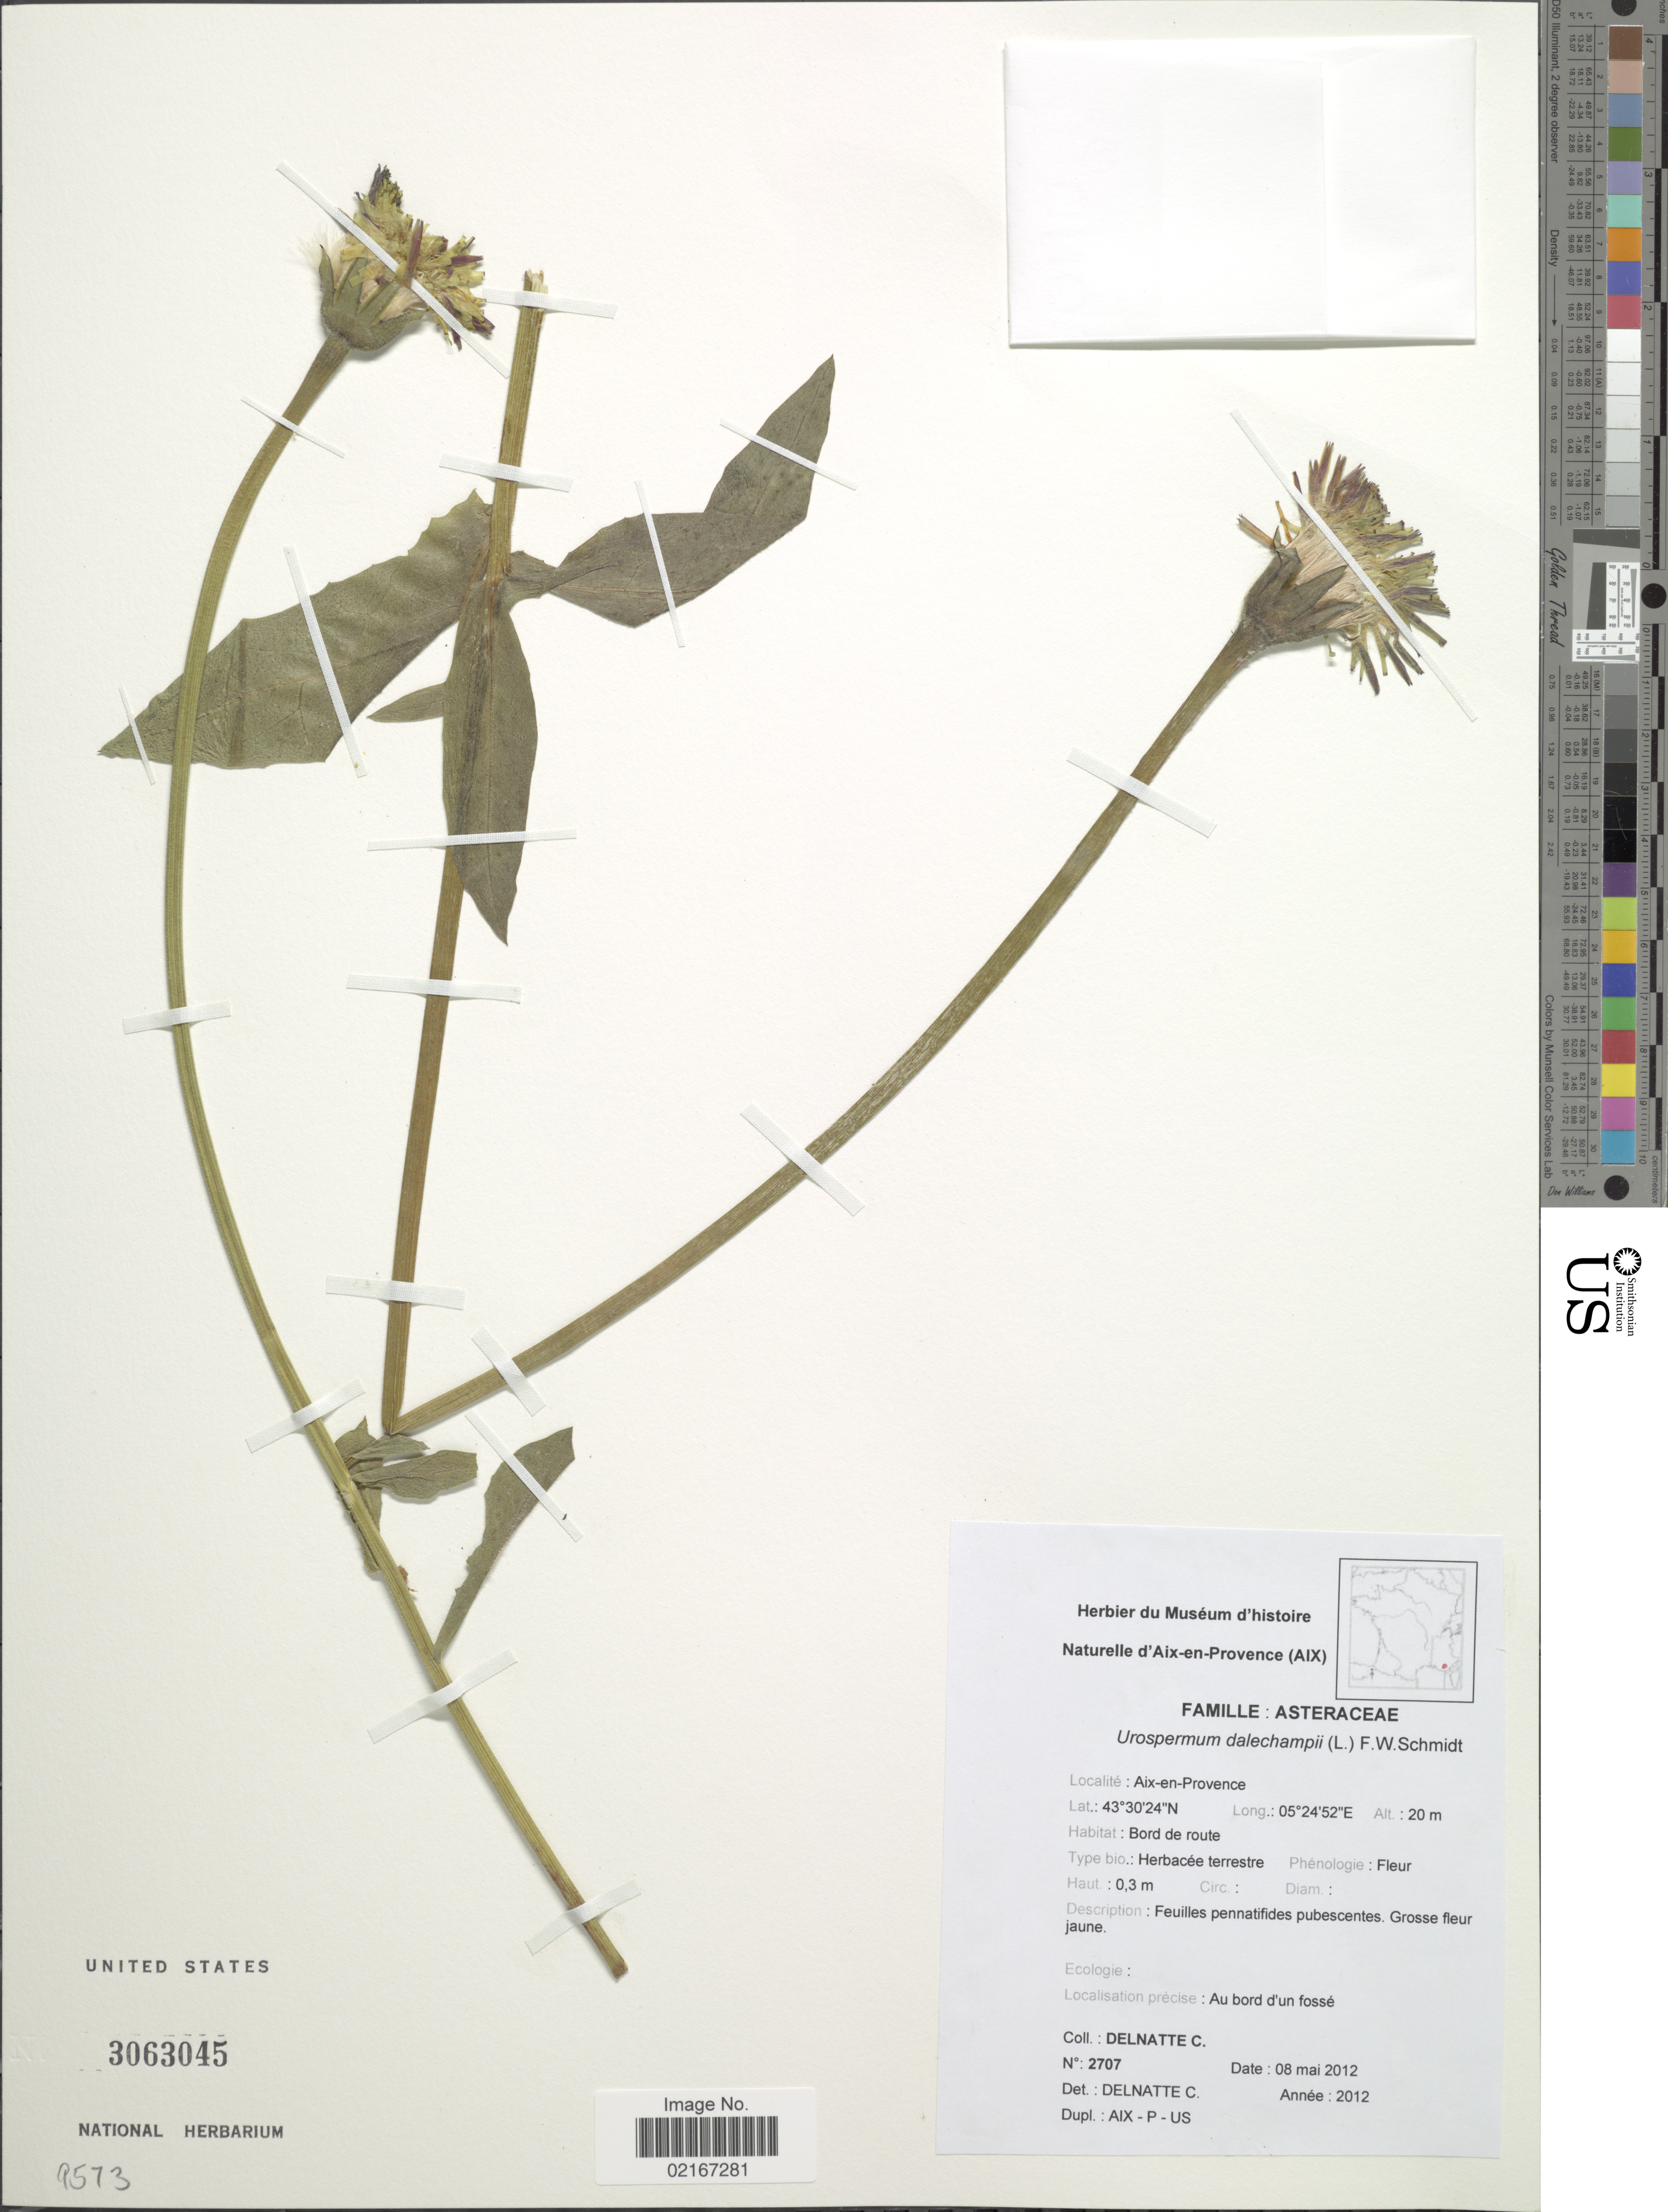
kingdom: Plantae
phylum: Tracheophyta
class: Magnoliopsida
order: Asterales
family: Asteraceae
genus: Urospermum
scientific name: Urospermum dalechampii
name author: (L.) F.W. Schmidt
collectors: C. Delnatte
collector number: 2707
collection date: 2012-05-08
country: France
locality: Aix-en-Provence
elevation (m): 20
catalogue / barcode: US 3063045